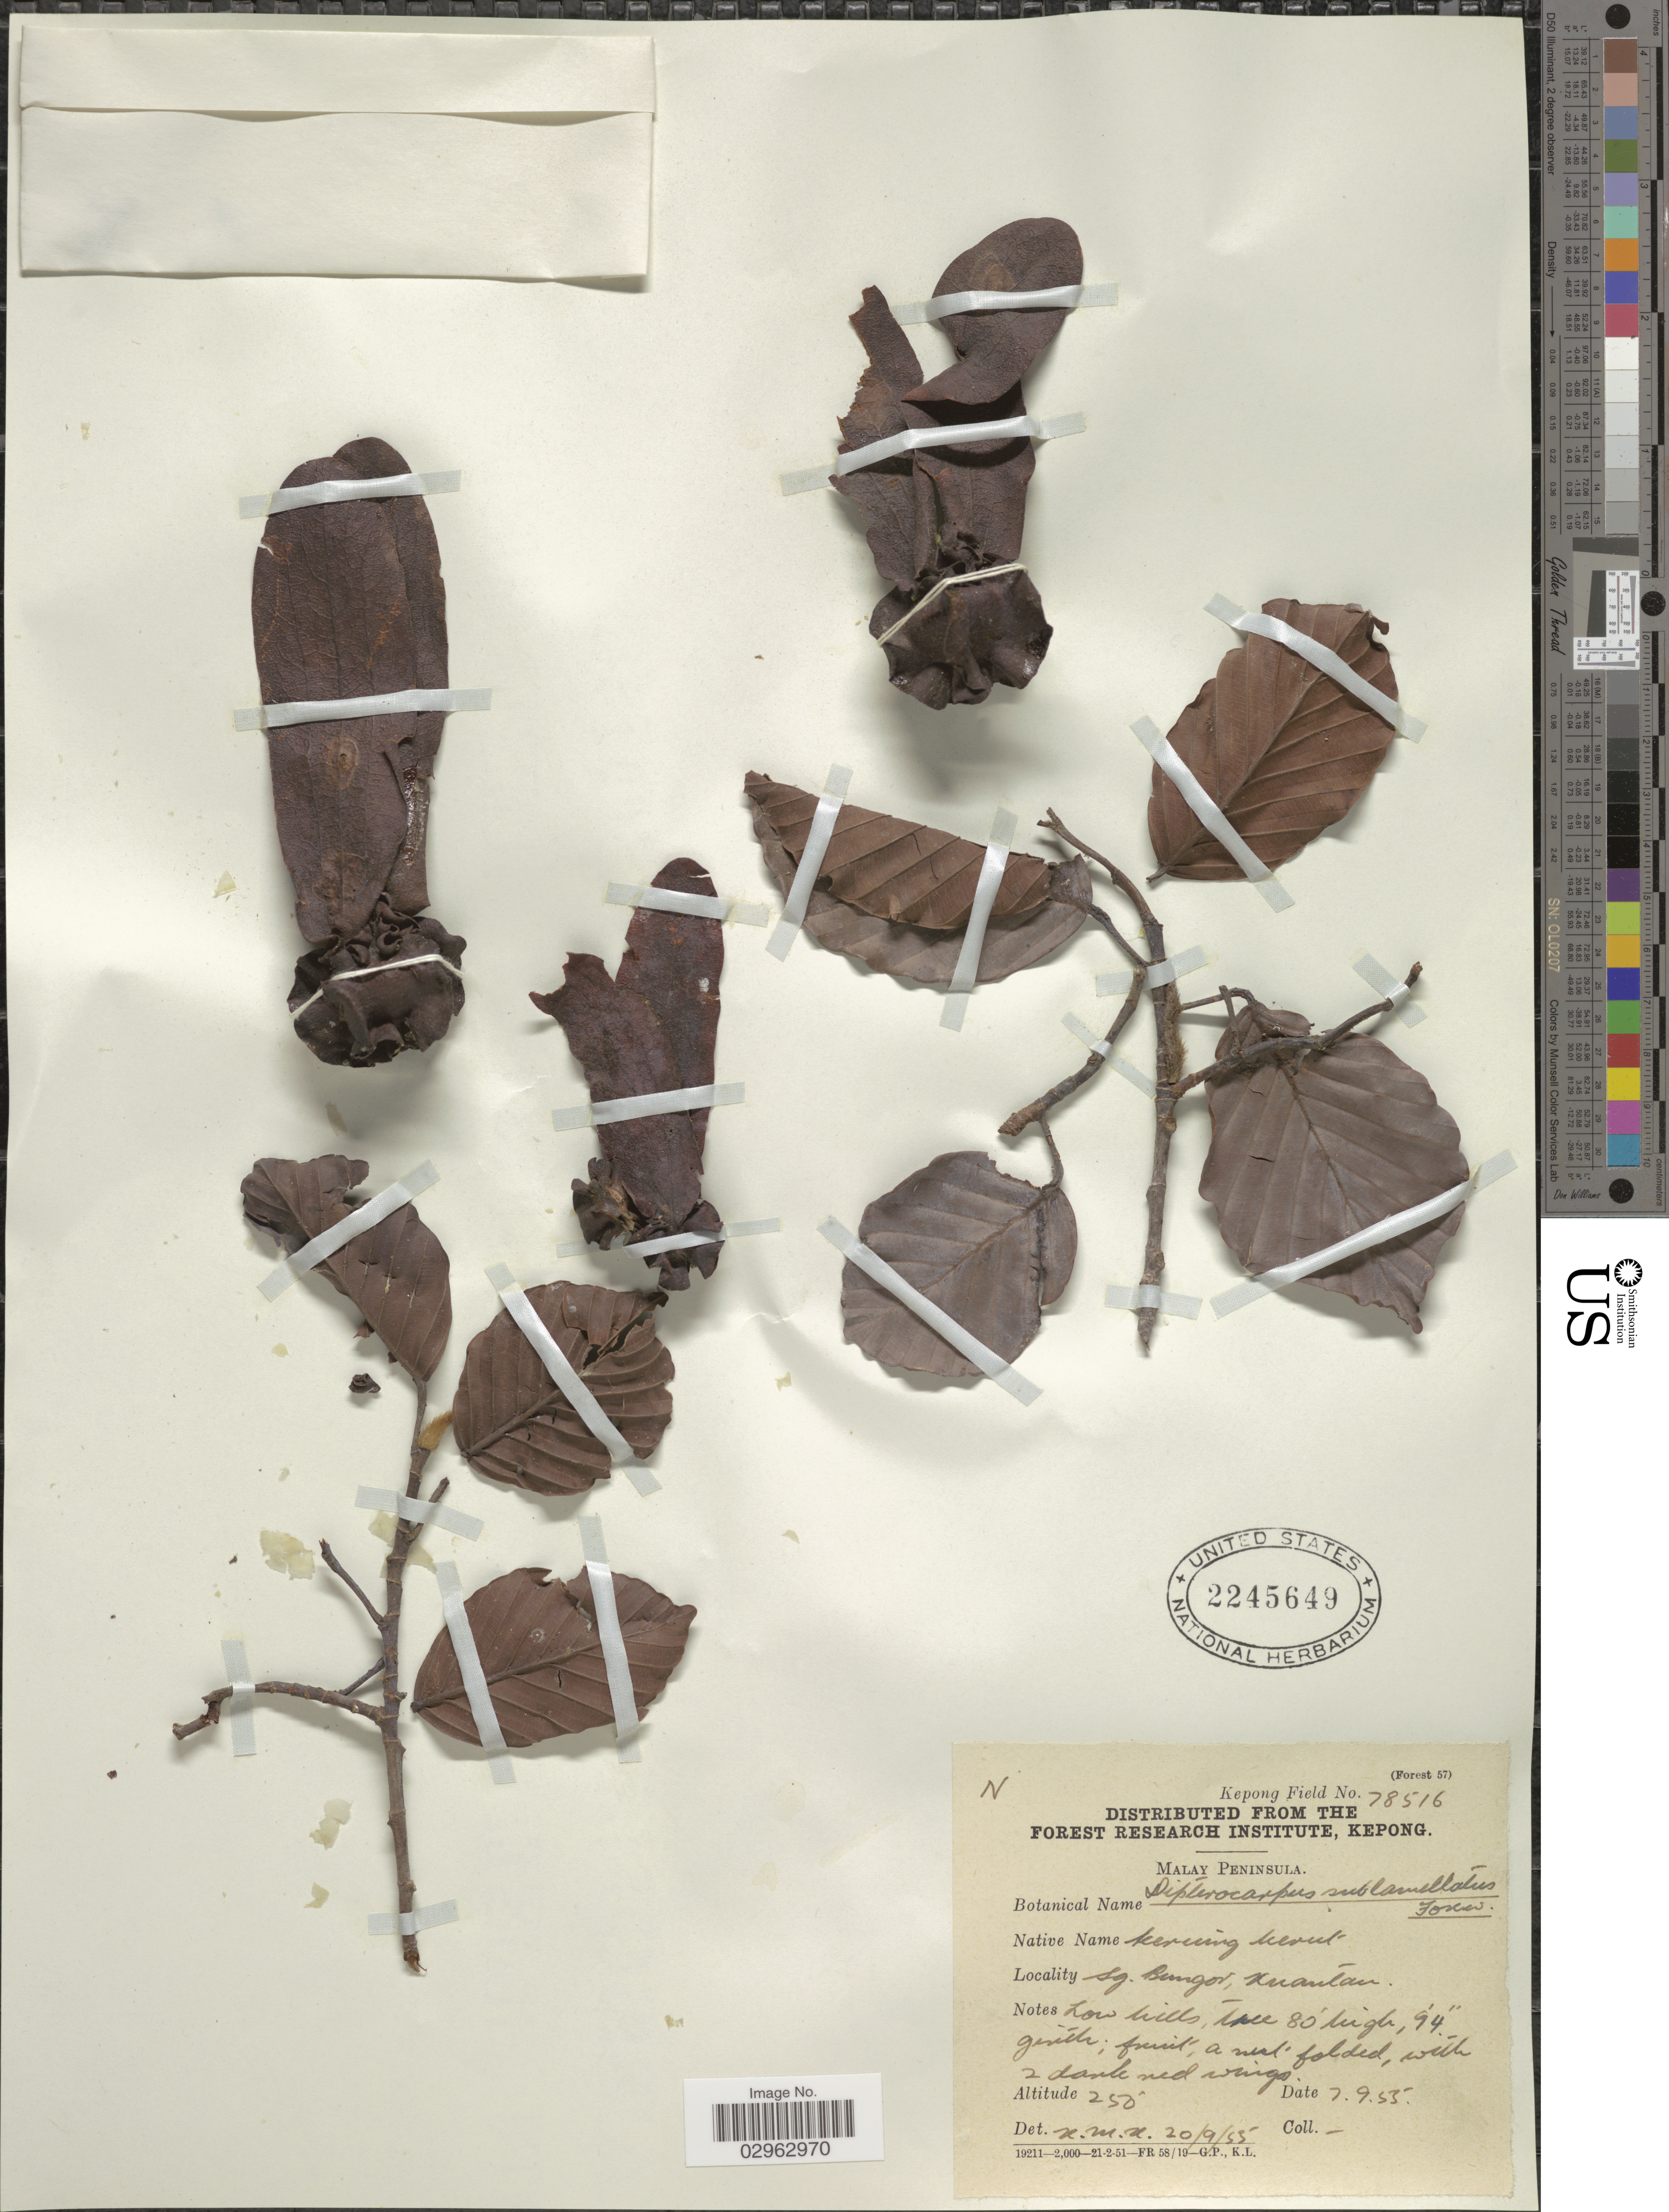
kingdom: Plantae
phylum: Tracheophyta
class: Magnoliopsida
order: Malvales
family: Dipterocarpaceae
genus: Dipterocarpus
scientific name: Dipterocarpus sublamellatus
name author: Foxw.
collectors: Forest Research Institute - Kepong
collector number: Kepong Field 78516 ?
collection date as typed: Transcribed d/m/y: 7/9/55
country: Malaysia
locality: Malay Peninsula. Sg. Bungor, Kuantan.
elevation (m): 76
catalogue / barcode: US 2245649